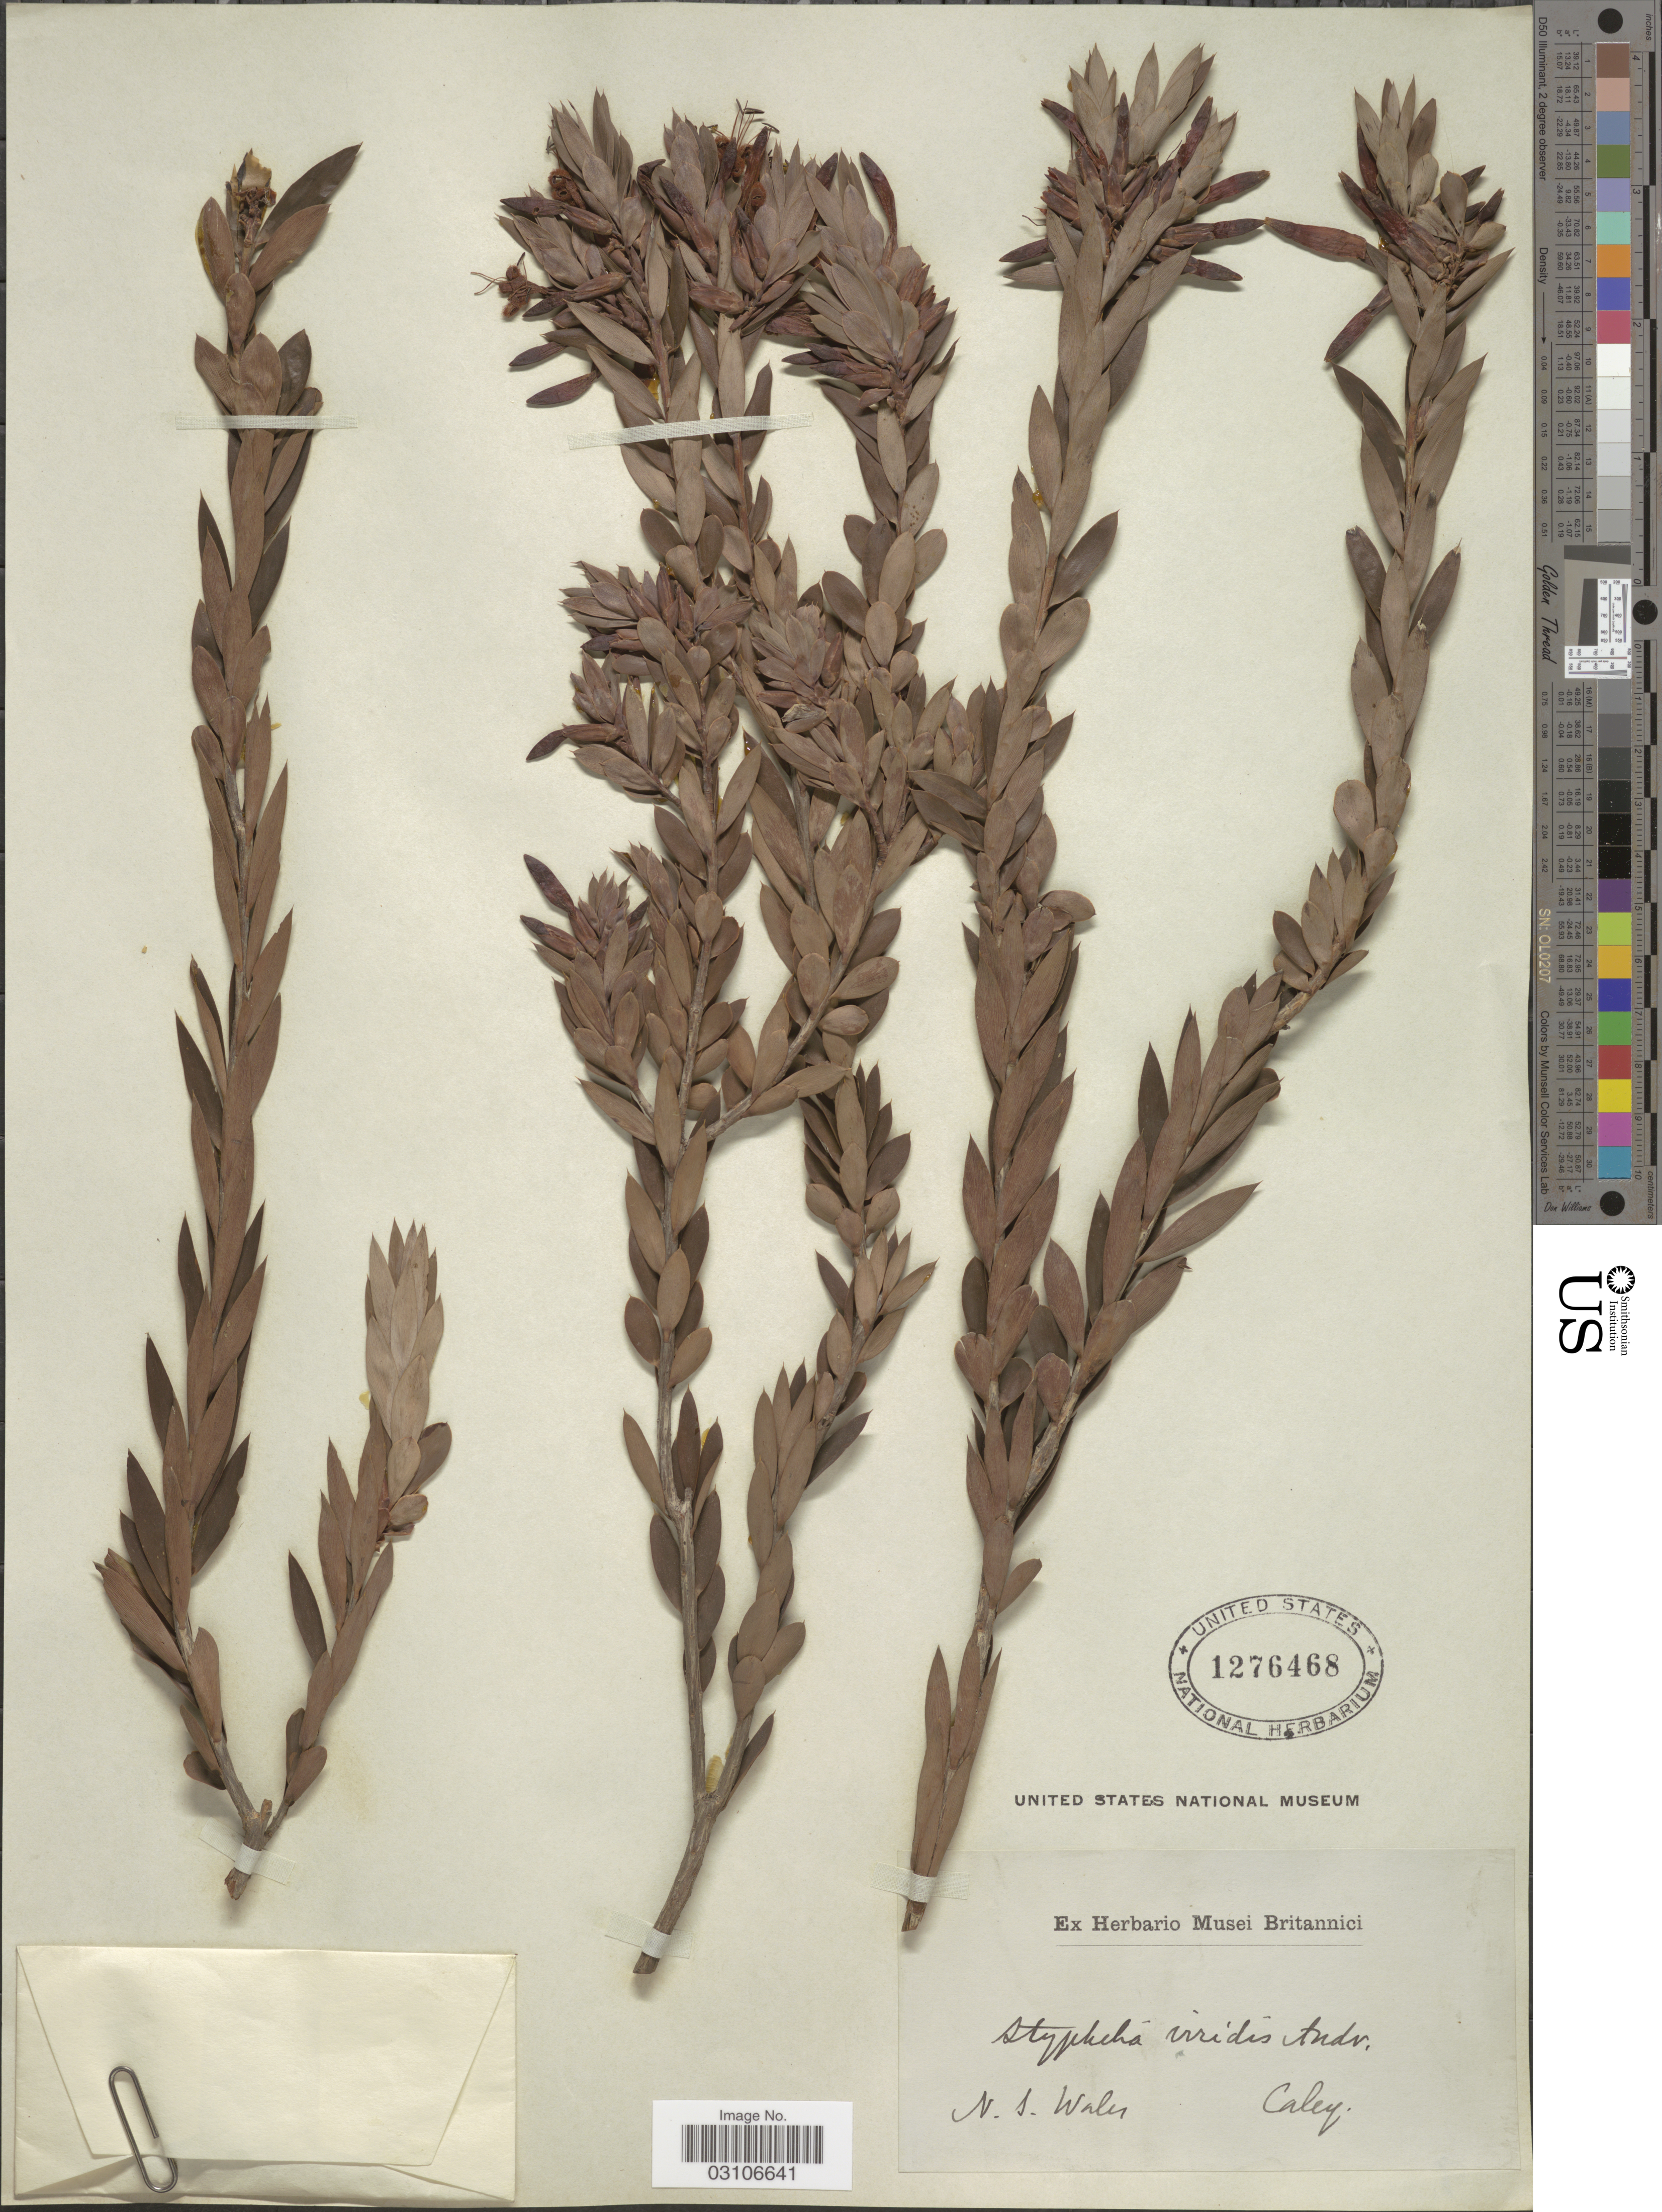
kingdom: Plantae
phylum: Tracheophyta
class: Magnoliopsida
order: Ericales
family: Ericaceae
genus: Styphelia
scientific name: Styphelia viridis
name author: Andrews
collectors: -. Caley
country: Australia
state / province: New South Wales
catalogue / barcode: US 1276468